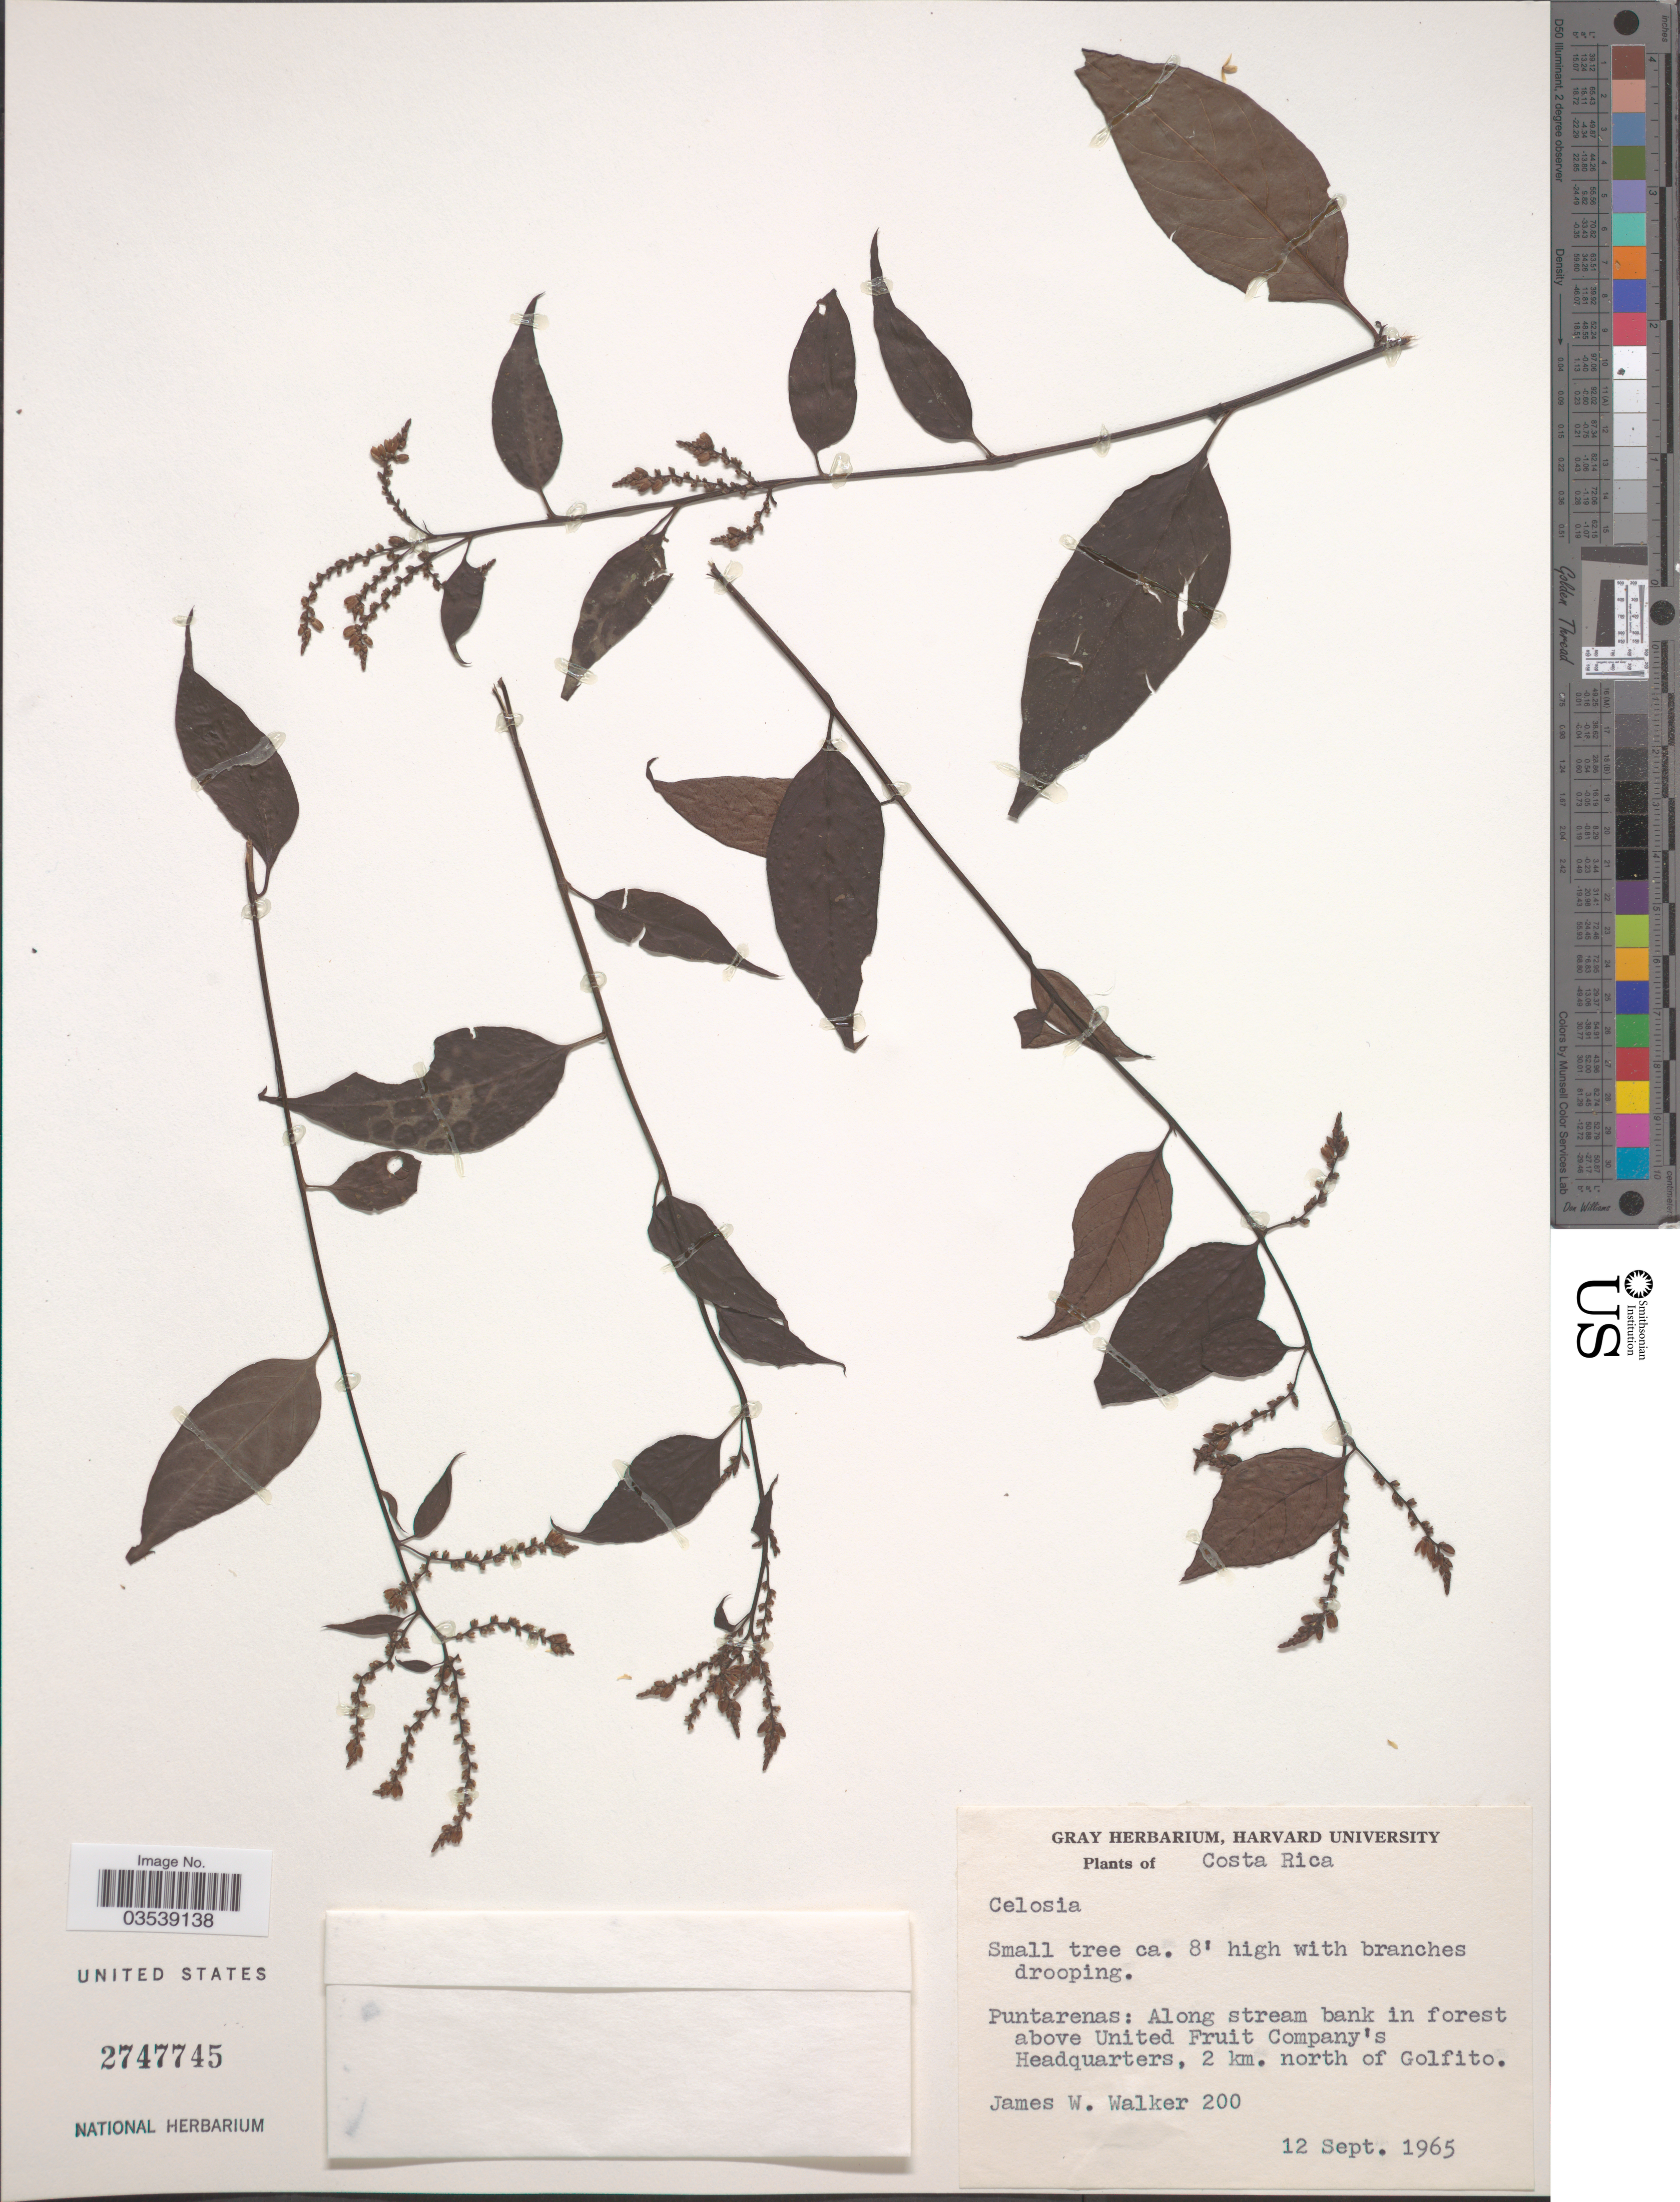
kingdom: Plantae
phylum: Tracheophyta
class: Magnoliopsida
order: Caryophyllales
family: Amaranthaceae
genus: Celosia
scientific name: Celosia sp.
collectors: J. W. Walker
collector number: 200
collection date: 1965-09-12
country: Costa Rica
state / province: Puntarenas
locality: Along stream bank in forest above United Fruit Company's Headquarter's, 2 km. north of Golfito.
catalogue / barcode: US 2747745